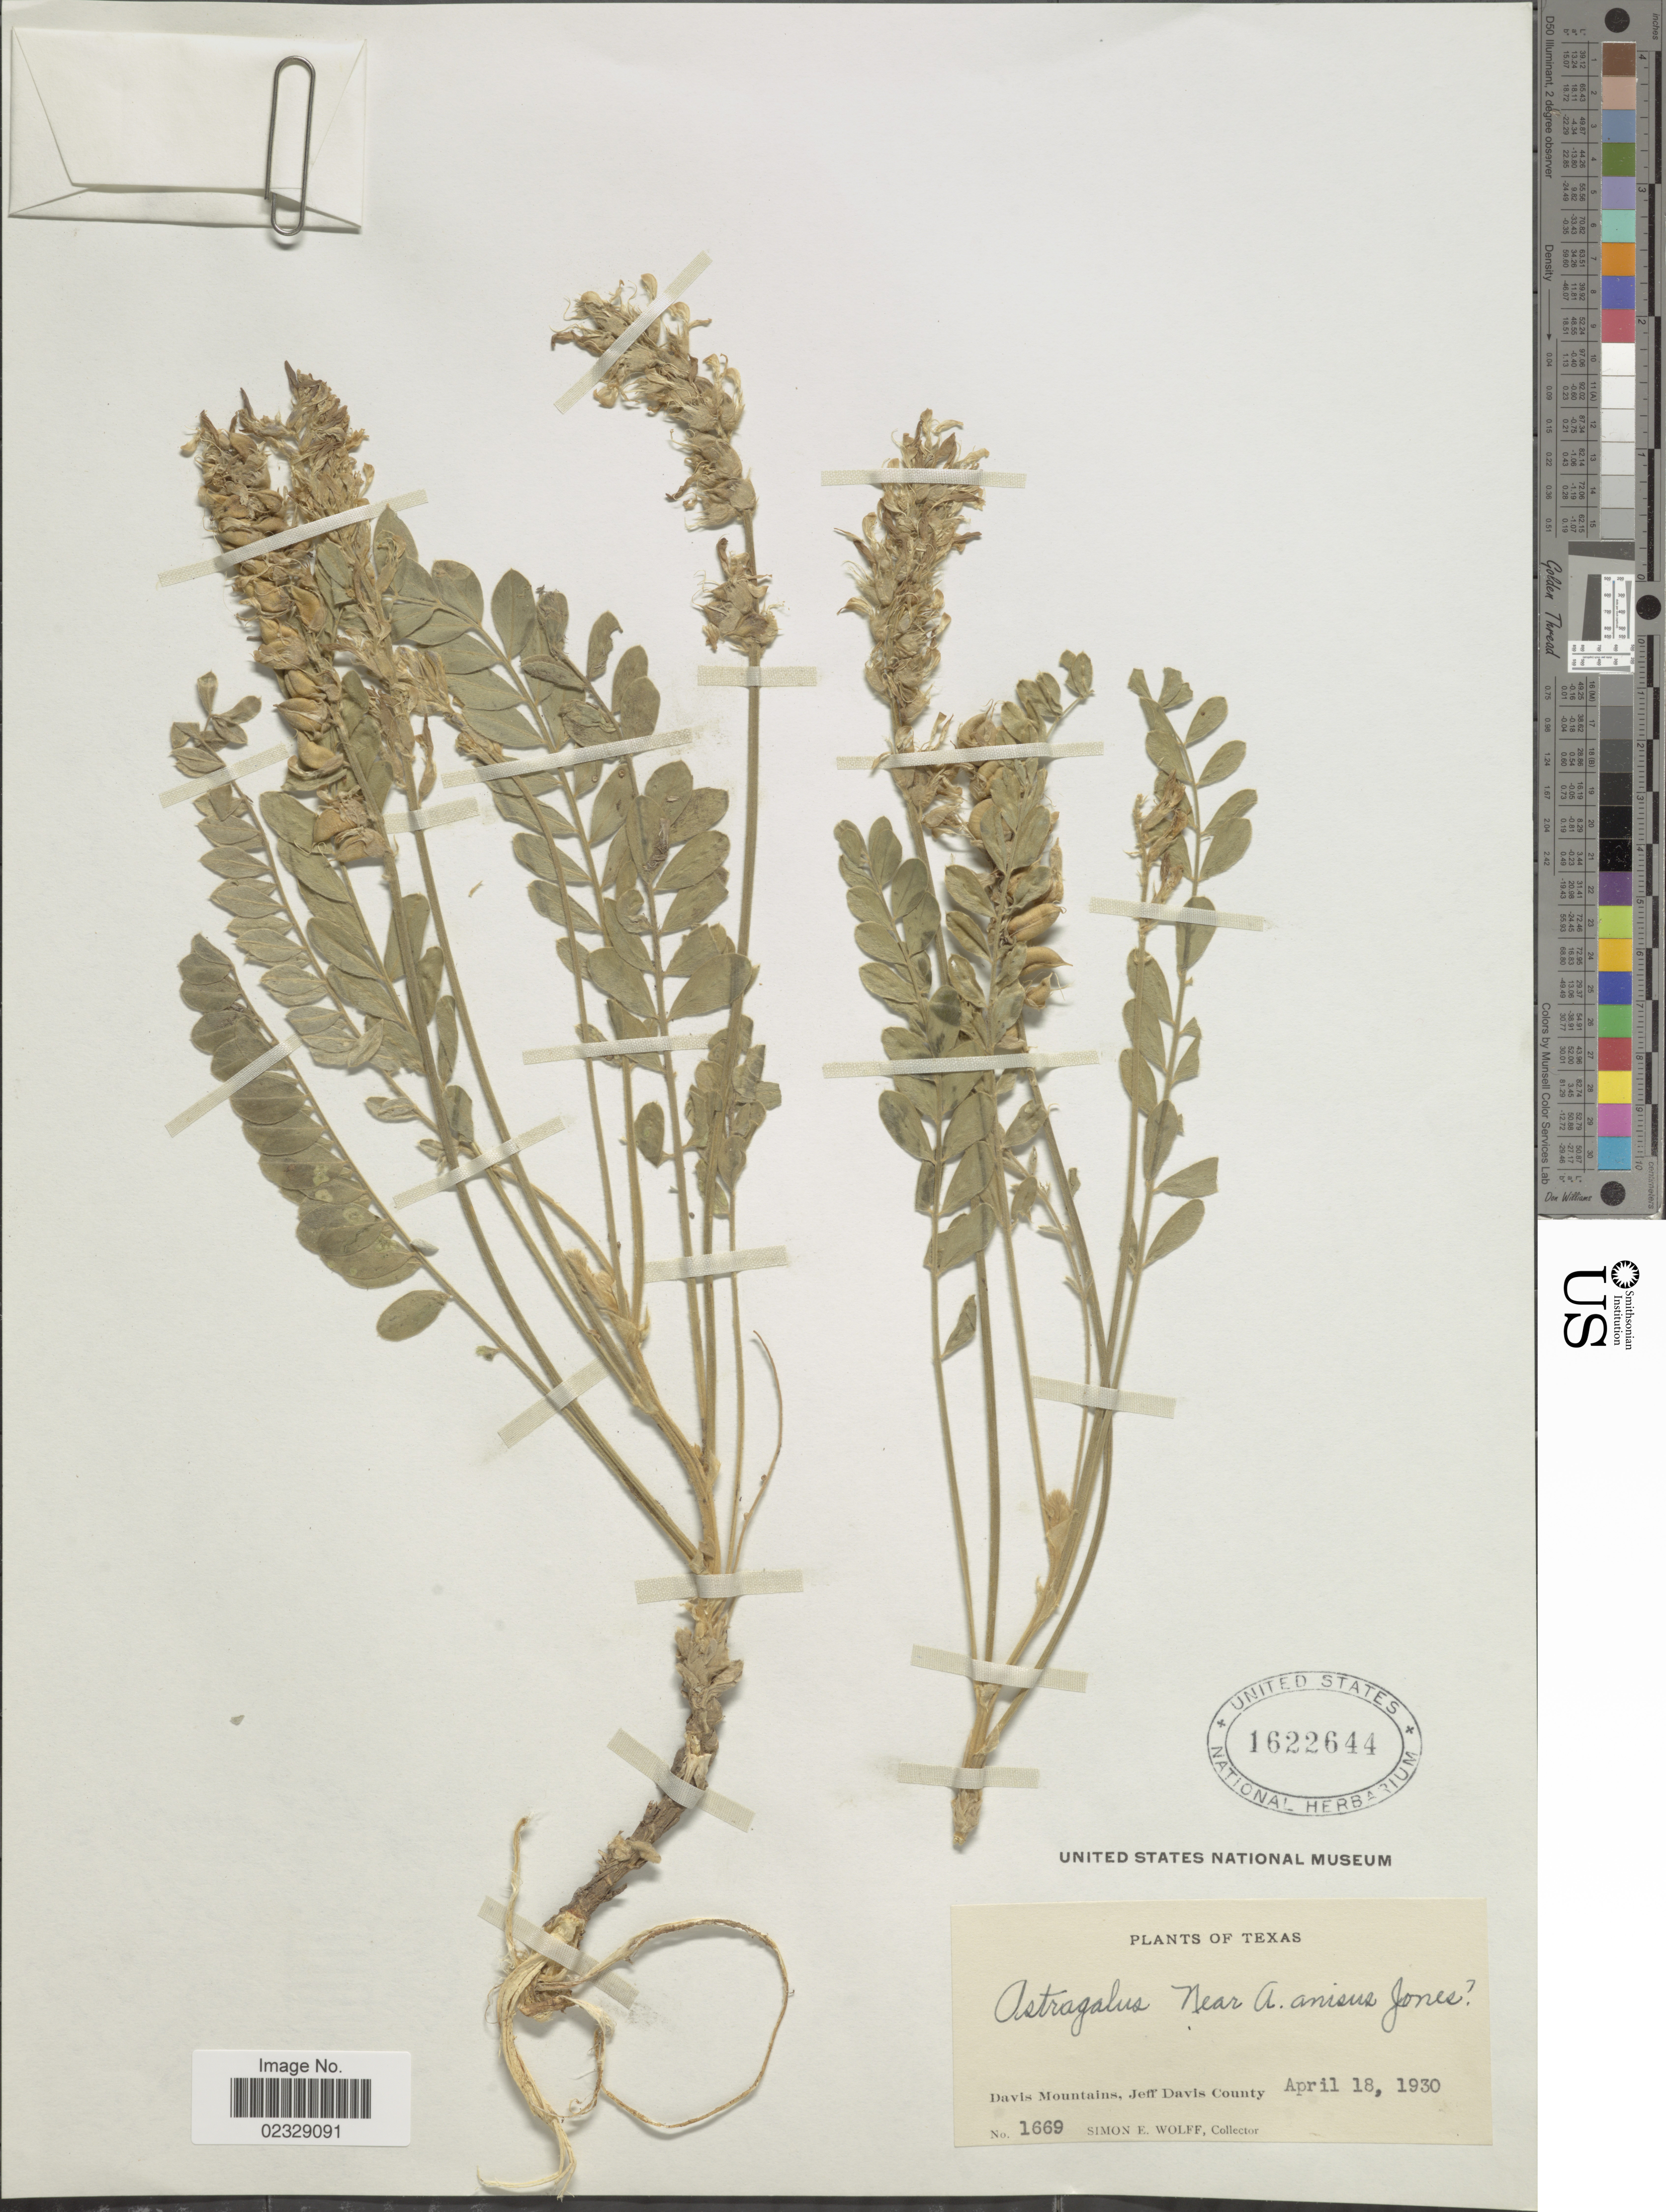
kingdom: Plantae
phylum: Tracheophyta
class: Magnoliopsida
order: Fabales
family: Fabaceae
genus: Astragalus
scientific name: Astragalus anisus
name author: M.E. Jones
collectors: S. E. Wolff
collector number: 1669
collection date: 1930-04-18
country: United States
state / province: Texas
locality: Davis Mountains, Jeff Davis County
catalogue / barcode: US 1622644